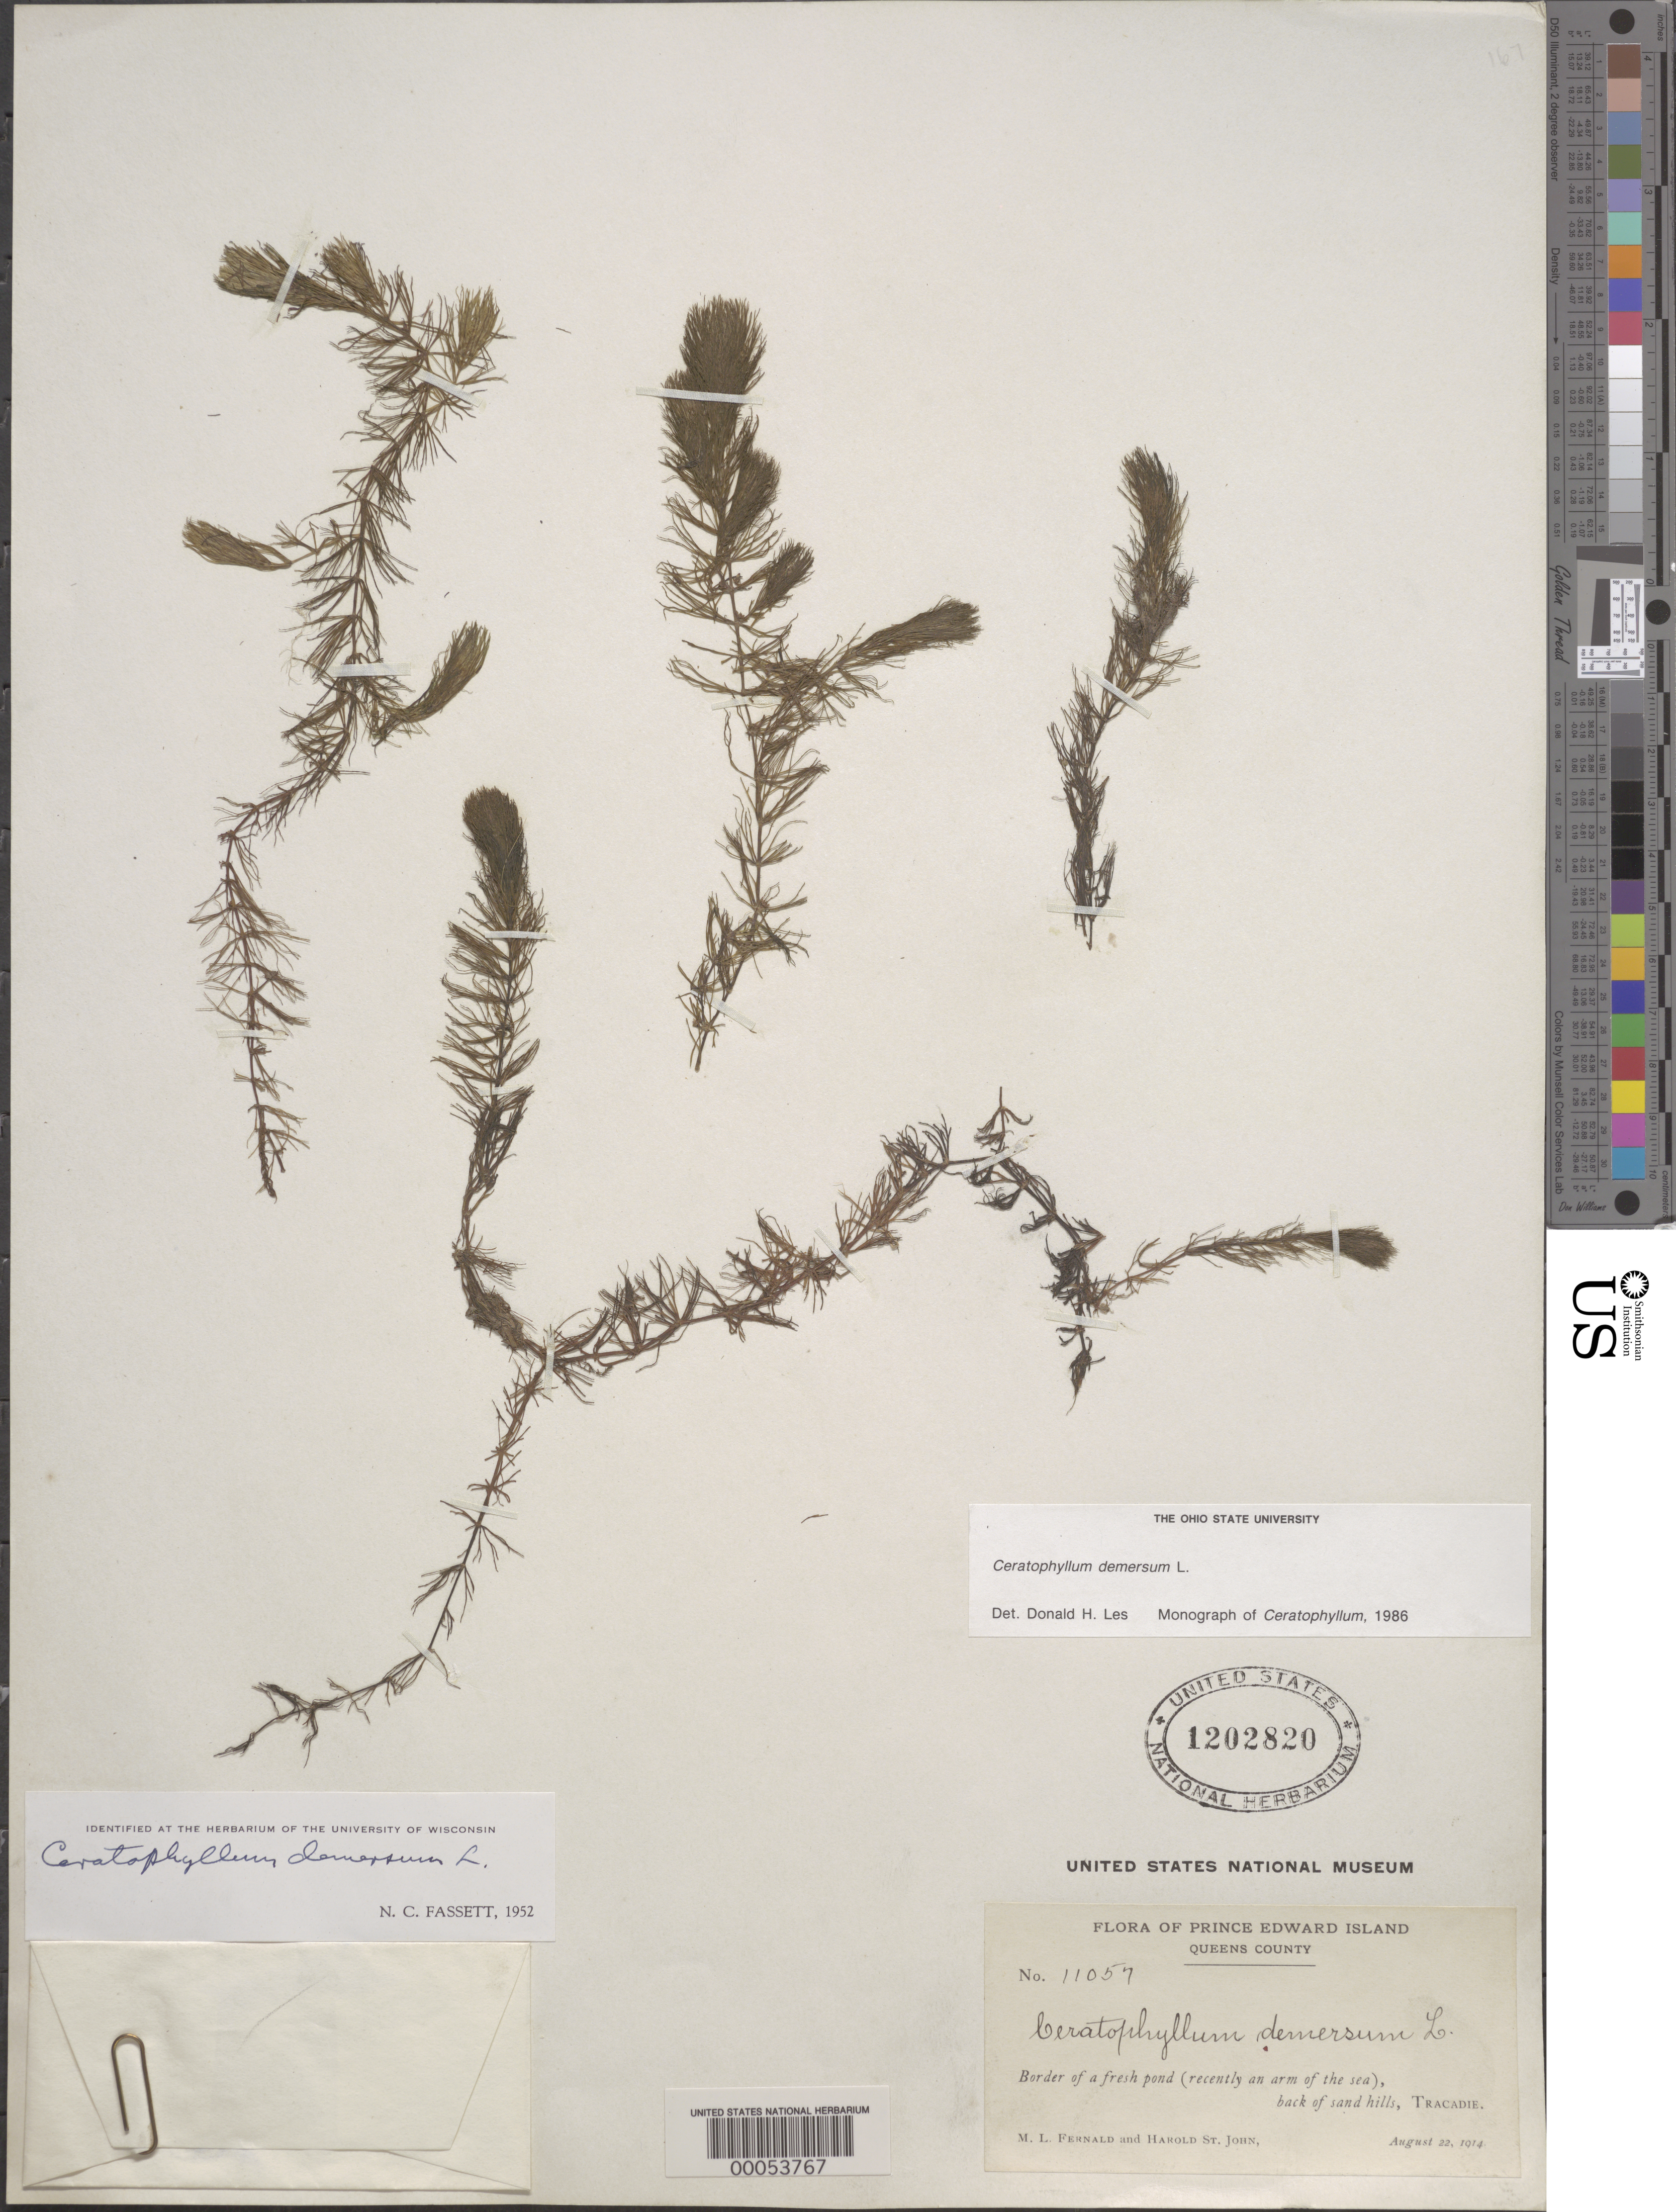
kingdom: Plantae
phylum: Tracheophyta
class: Magnoliopsida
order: Ceratophyllales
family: Ceratophyllaceae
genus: Ceratophyllum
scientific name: Ceratophyllum demersum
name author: L.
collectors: M. L. Fernald & H. St. John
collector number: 11057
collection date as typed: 22 Aug 1914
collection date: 1914-08-22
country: United States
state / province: New York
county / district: Queens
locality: Border of a fresh pond, tracadie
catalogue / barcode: US 1202820